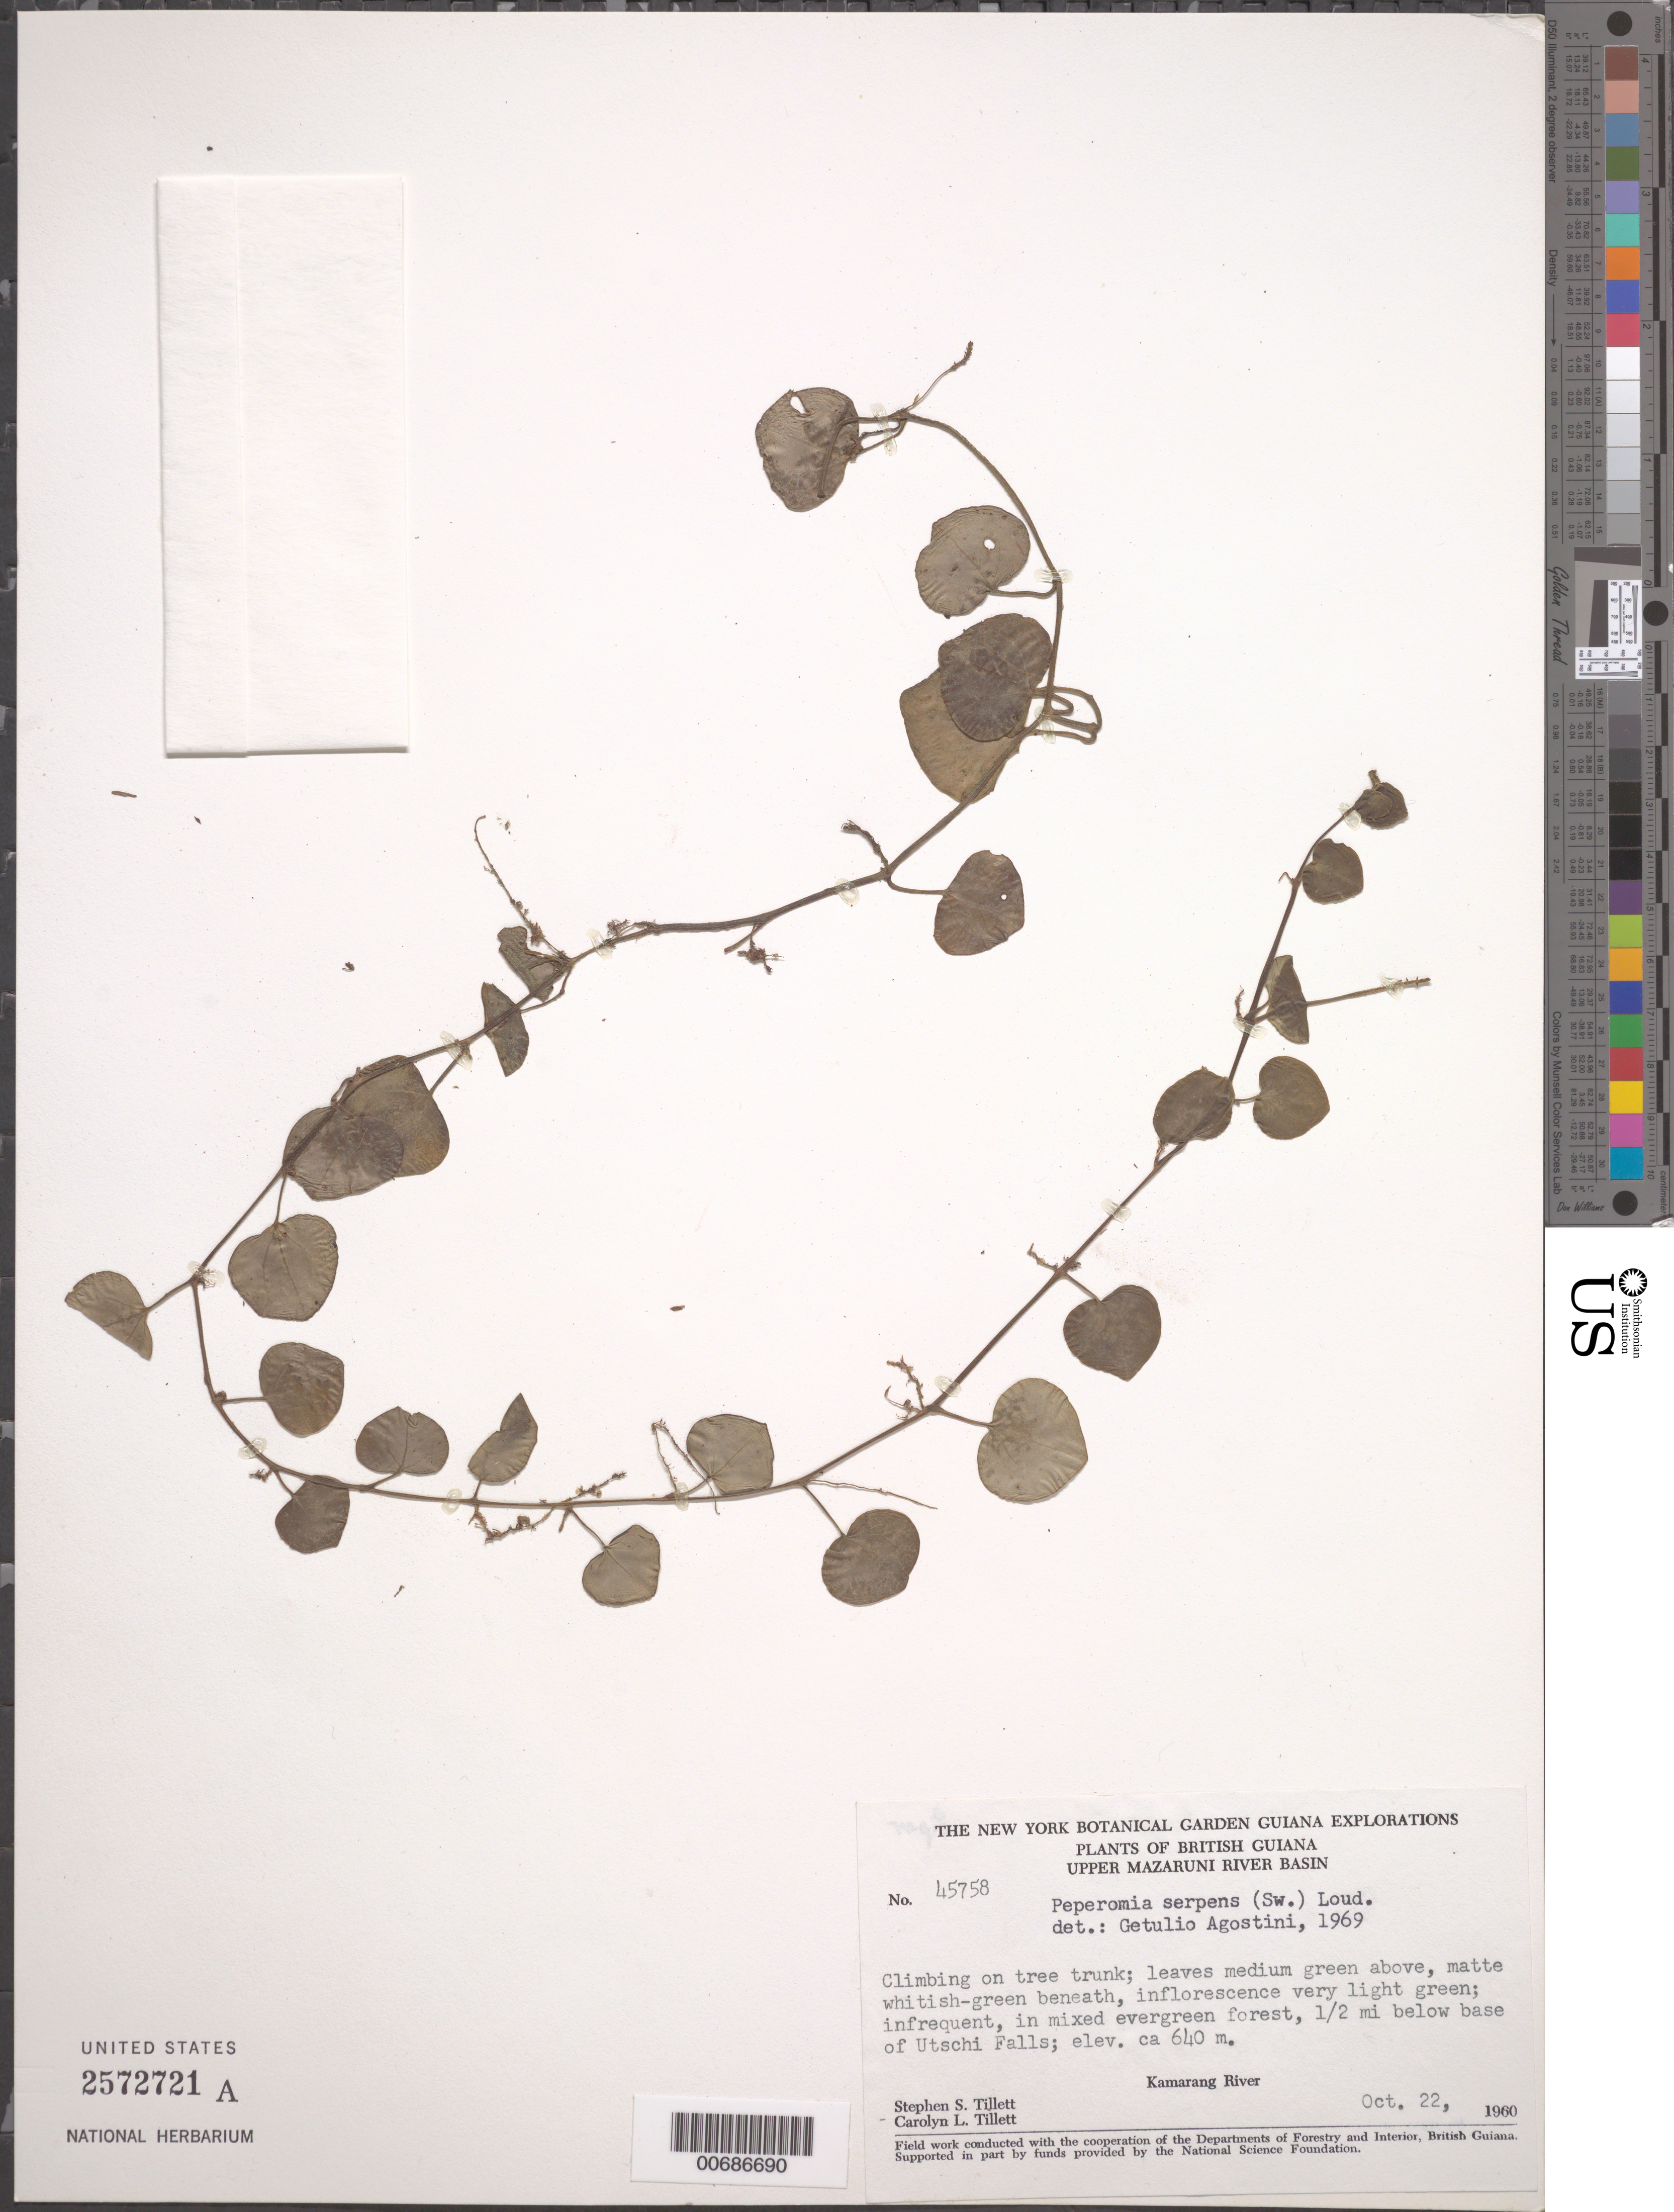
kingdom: Plantae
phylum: Tracheophyta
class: Magnoliopsida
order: Piperales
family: Piperaceae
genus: Peperomia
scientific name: Peperomia serpens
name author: (Sw.) Loudon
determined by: Agostini, G.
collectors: S. S. Tillett, C. L. Tillett & R. Boyan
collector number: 45758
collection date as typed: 22-Oct-60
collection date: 1960-10-22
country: Guyana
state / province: Cuyuni-Mazaruni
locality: Upper Mazaruni River Basin, Utschi Falls, 0.5 mi below, Kamarang River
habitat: Mixed evergreen forest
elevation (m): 640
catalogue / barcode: US 2572721